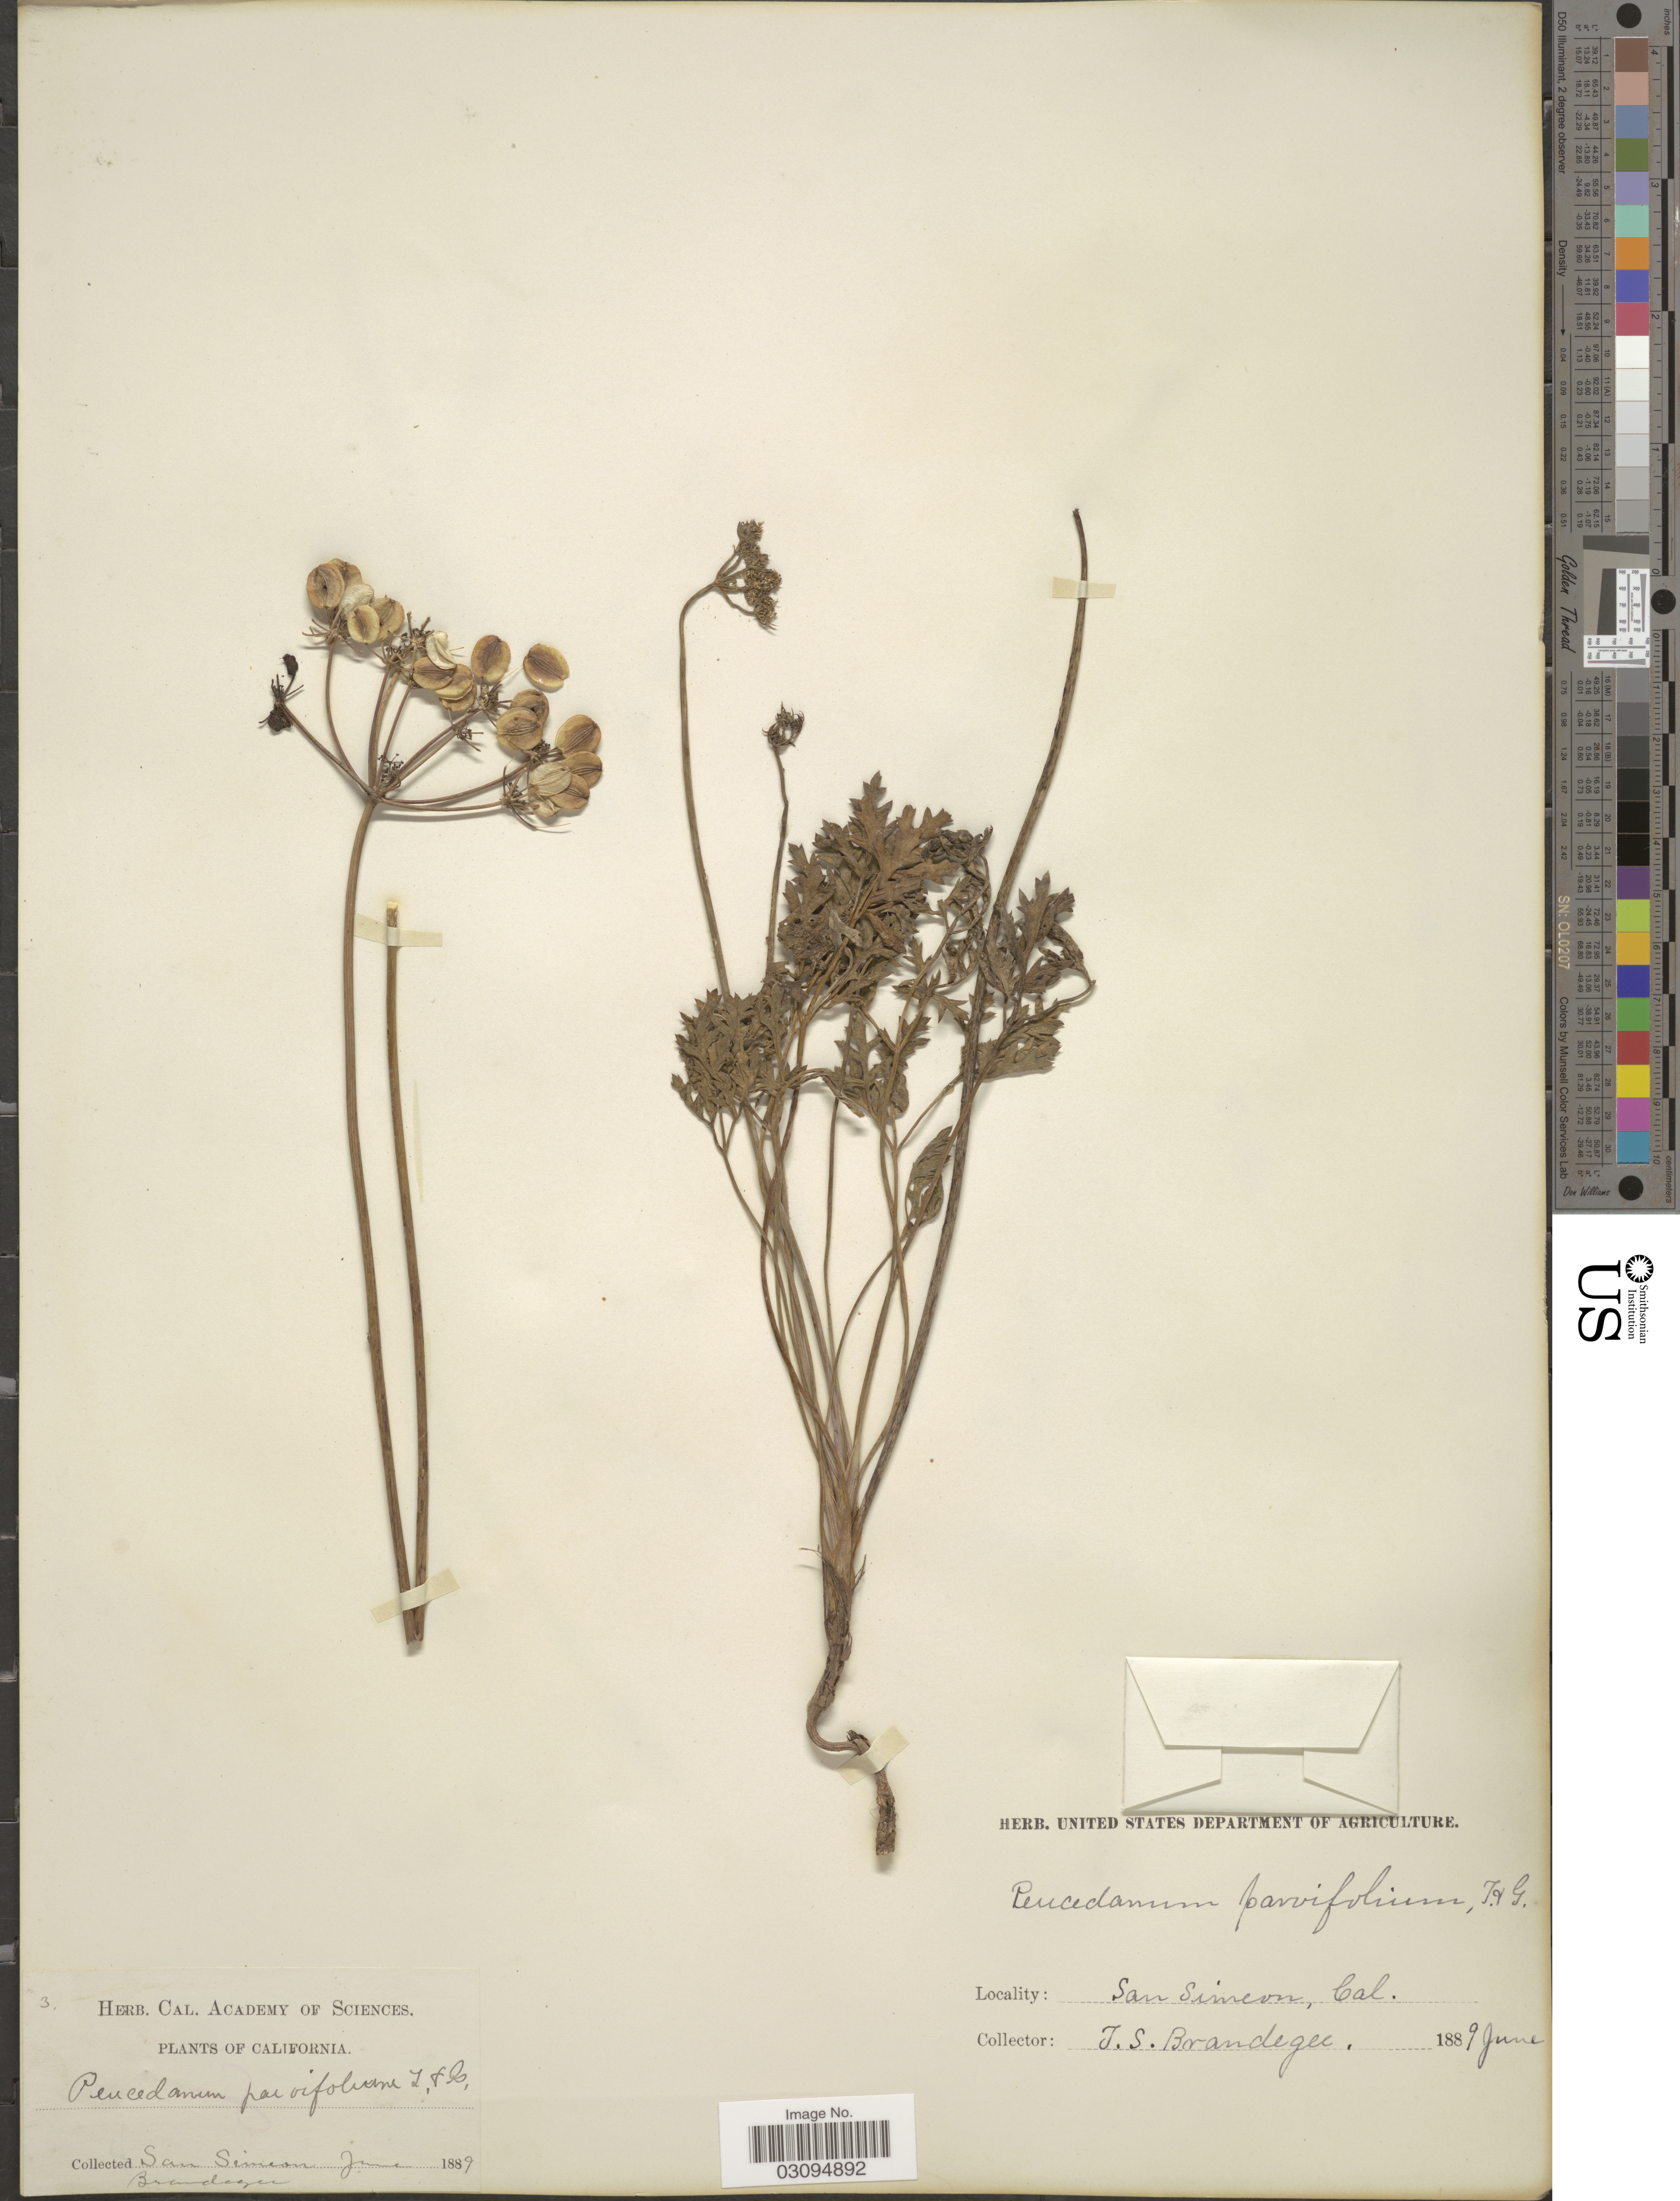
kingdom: Plantae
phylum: Tracheophyta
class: Magnoliopsida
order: Apiales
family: Apiaceae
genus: Lomatium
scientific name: Lomatium parvifolium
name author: (Hook. & Arn.) Jeps.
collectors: T. S. Brandegee (herbarium)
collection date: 1889-06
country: United States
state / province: California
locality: San Simeon.